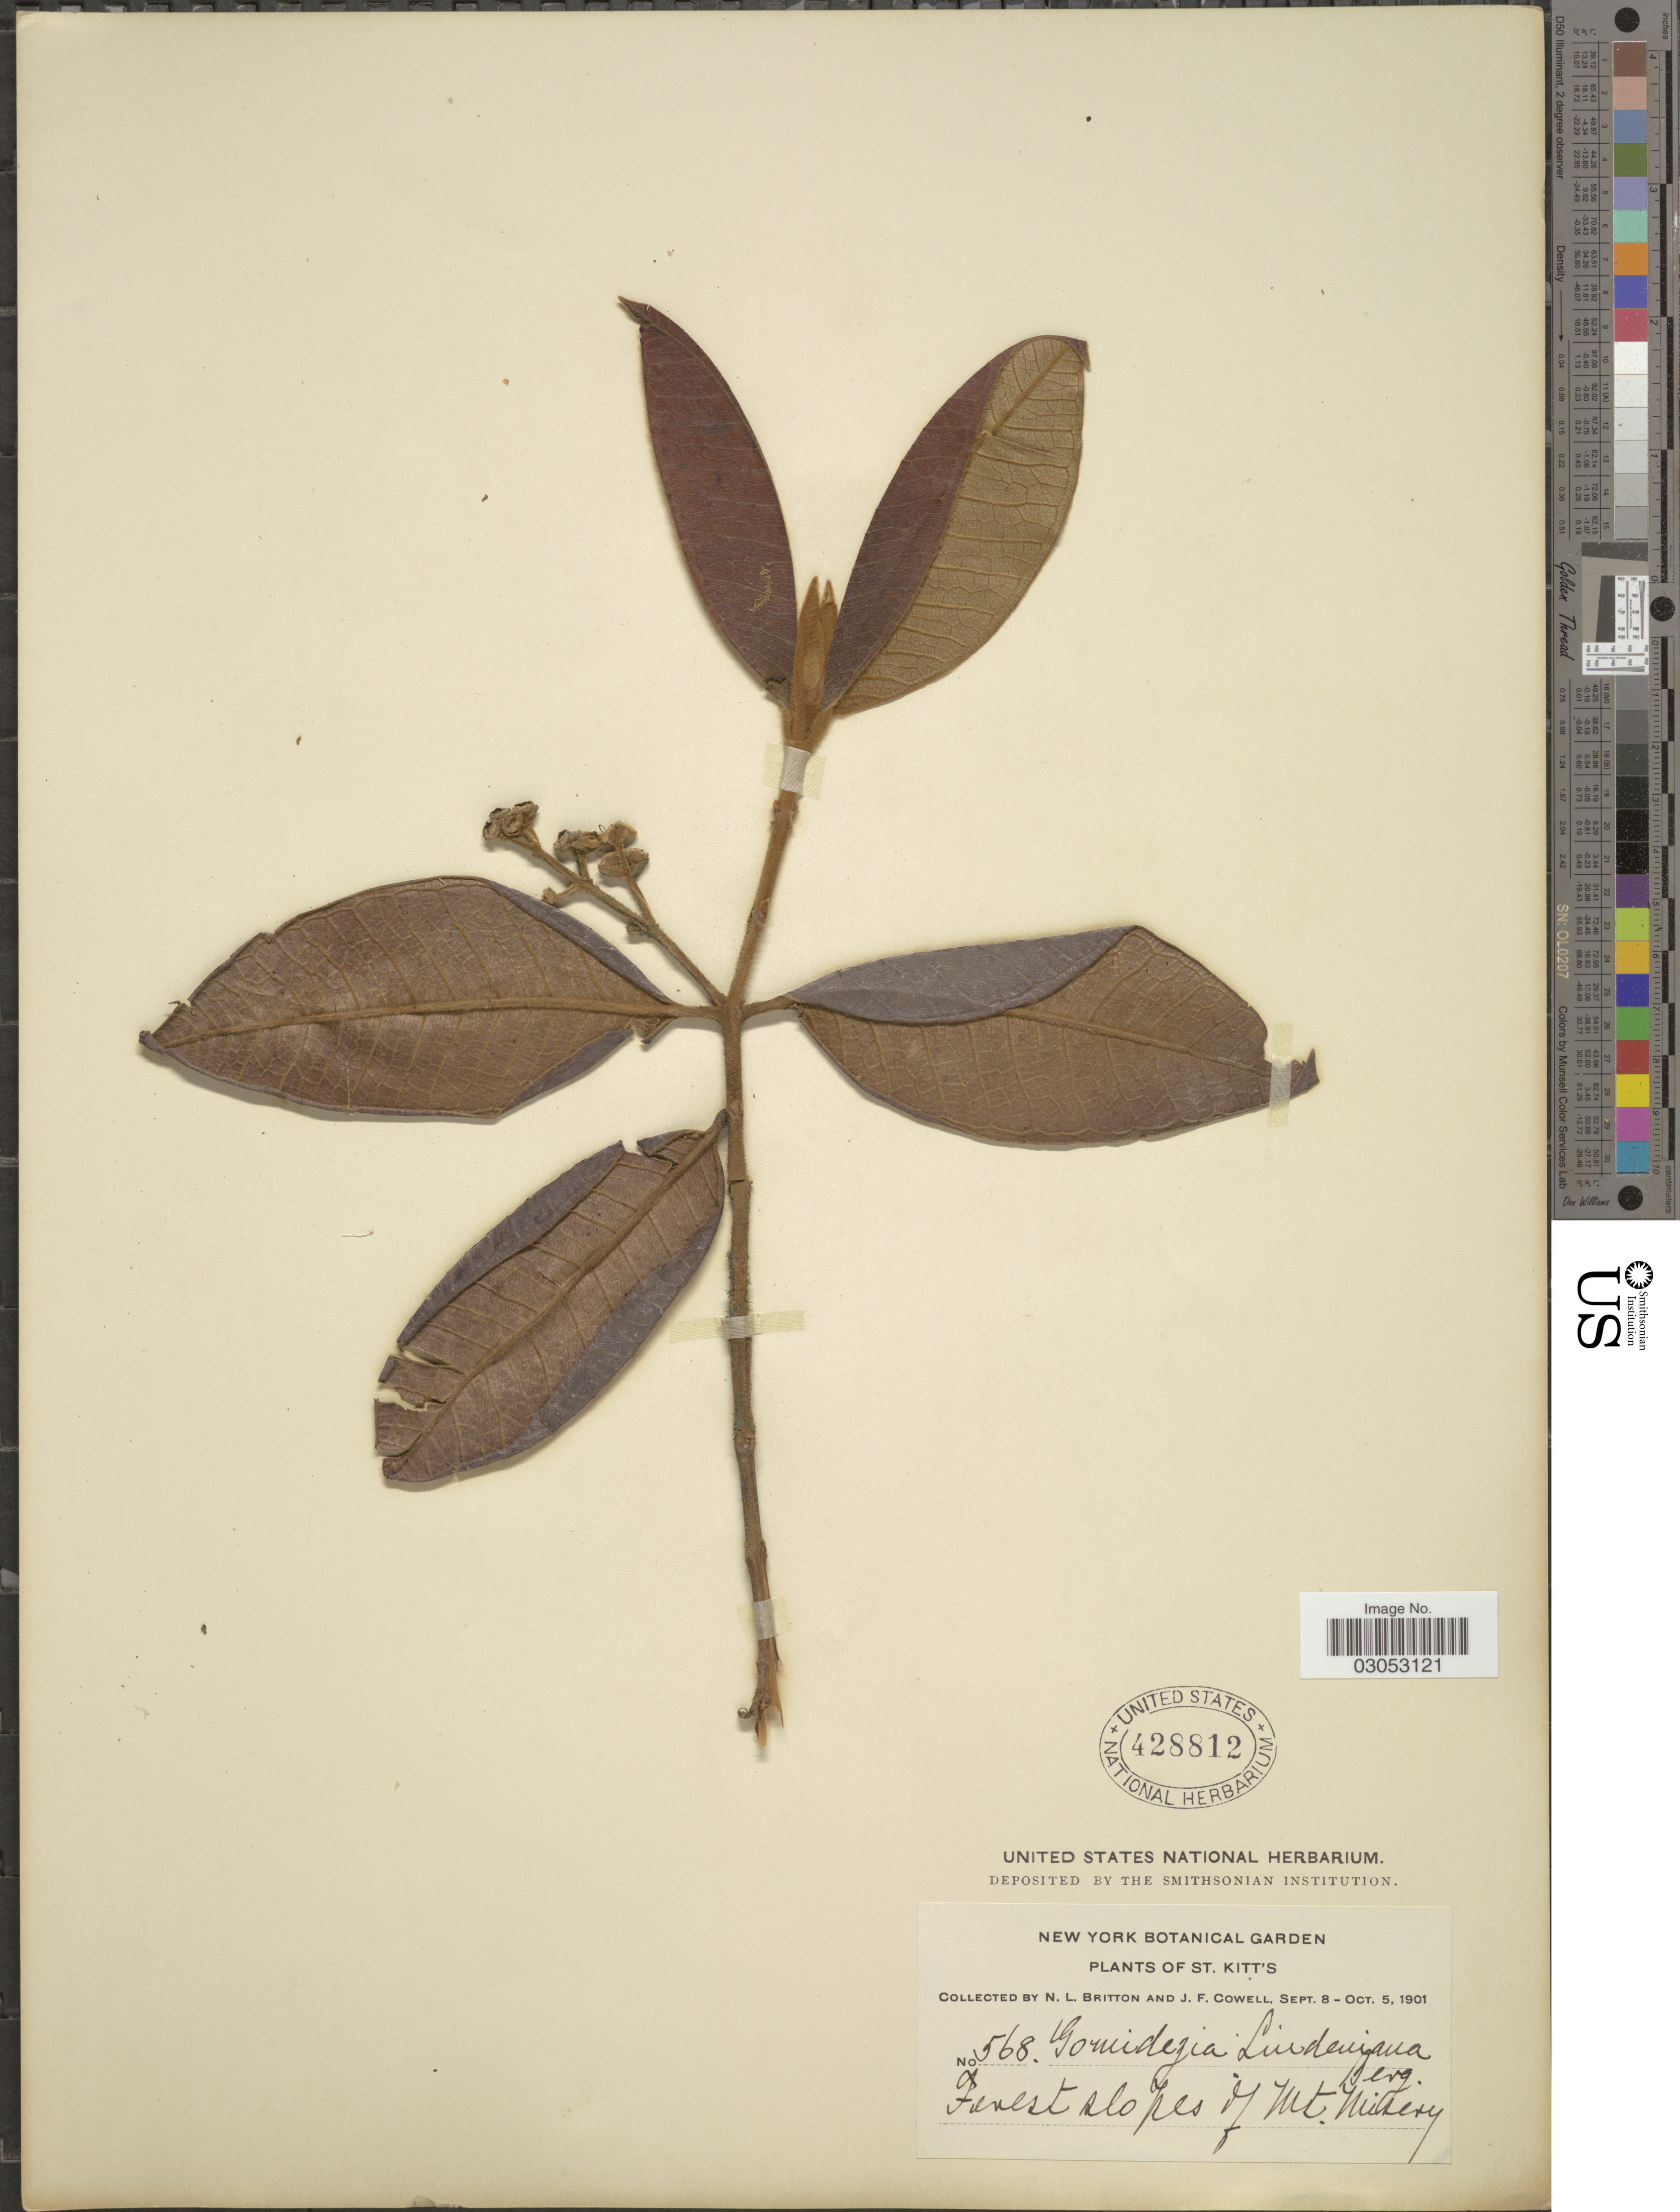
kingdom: Plantae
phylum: Tracheophyta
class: Magnoliopsida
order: Myrtales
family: Myrtaceae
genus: Myrcia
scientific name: Myrcia fenzliana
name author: O. Berg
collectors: N. Britton & J. F. Cowell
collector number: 568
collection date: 1901-09-08/1901-10-05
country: St. Christopher-Nevis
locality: St. Kitt's, Forest slopes of Mt. Misery.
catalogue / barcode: US 428812